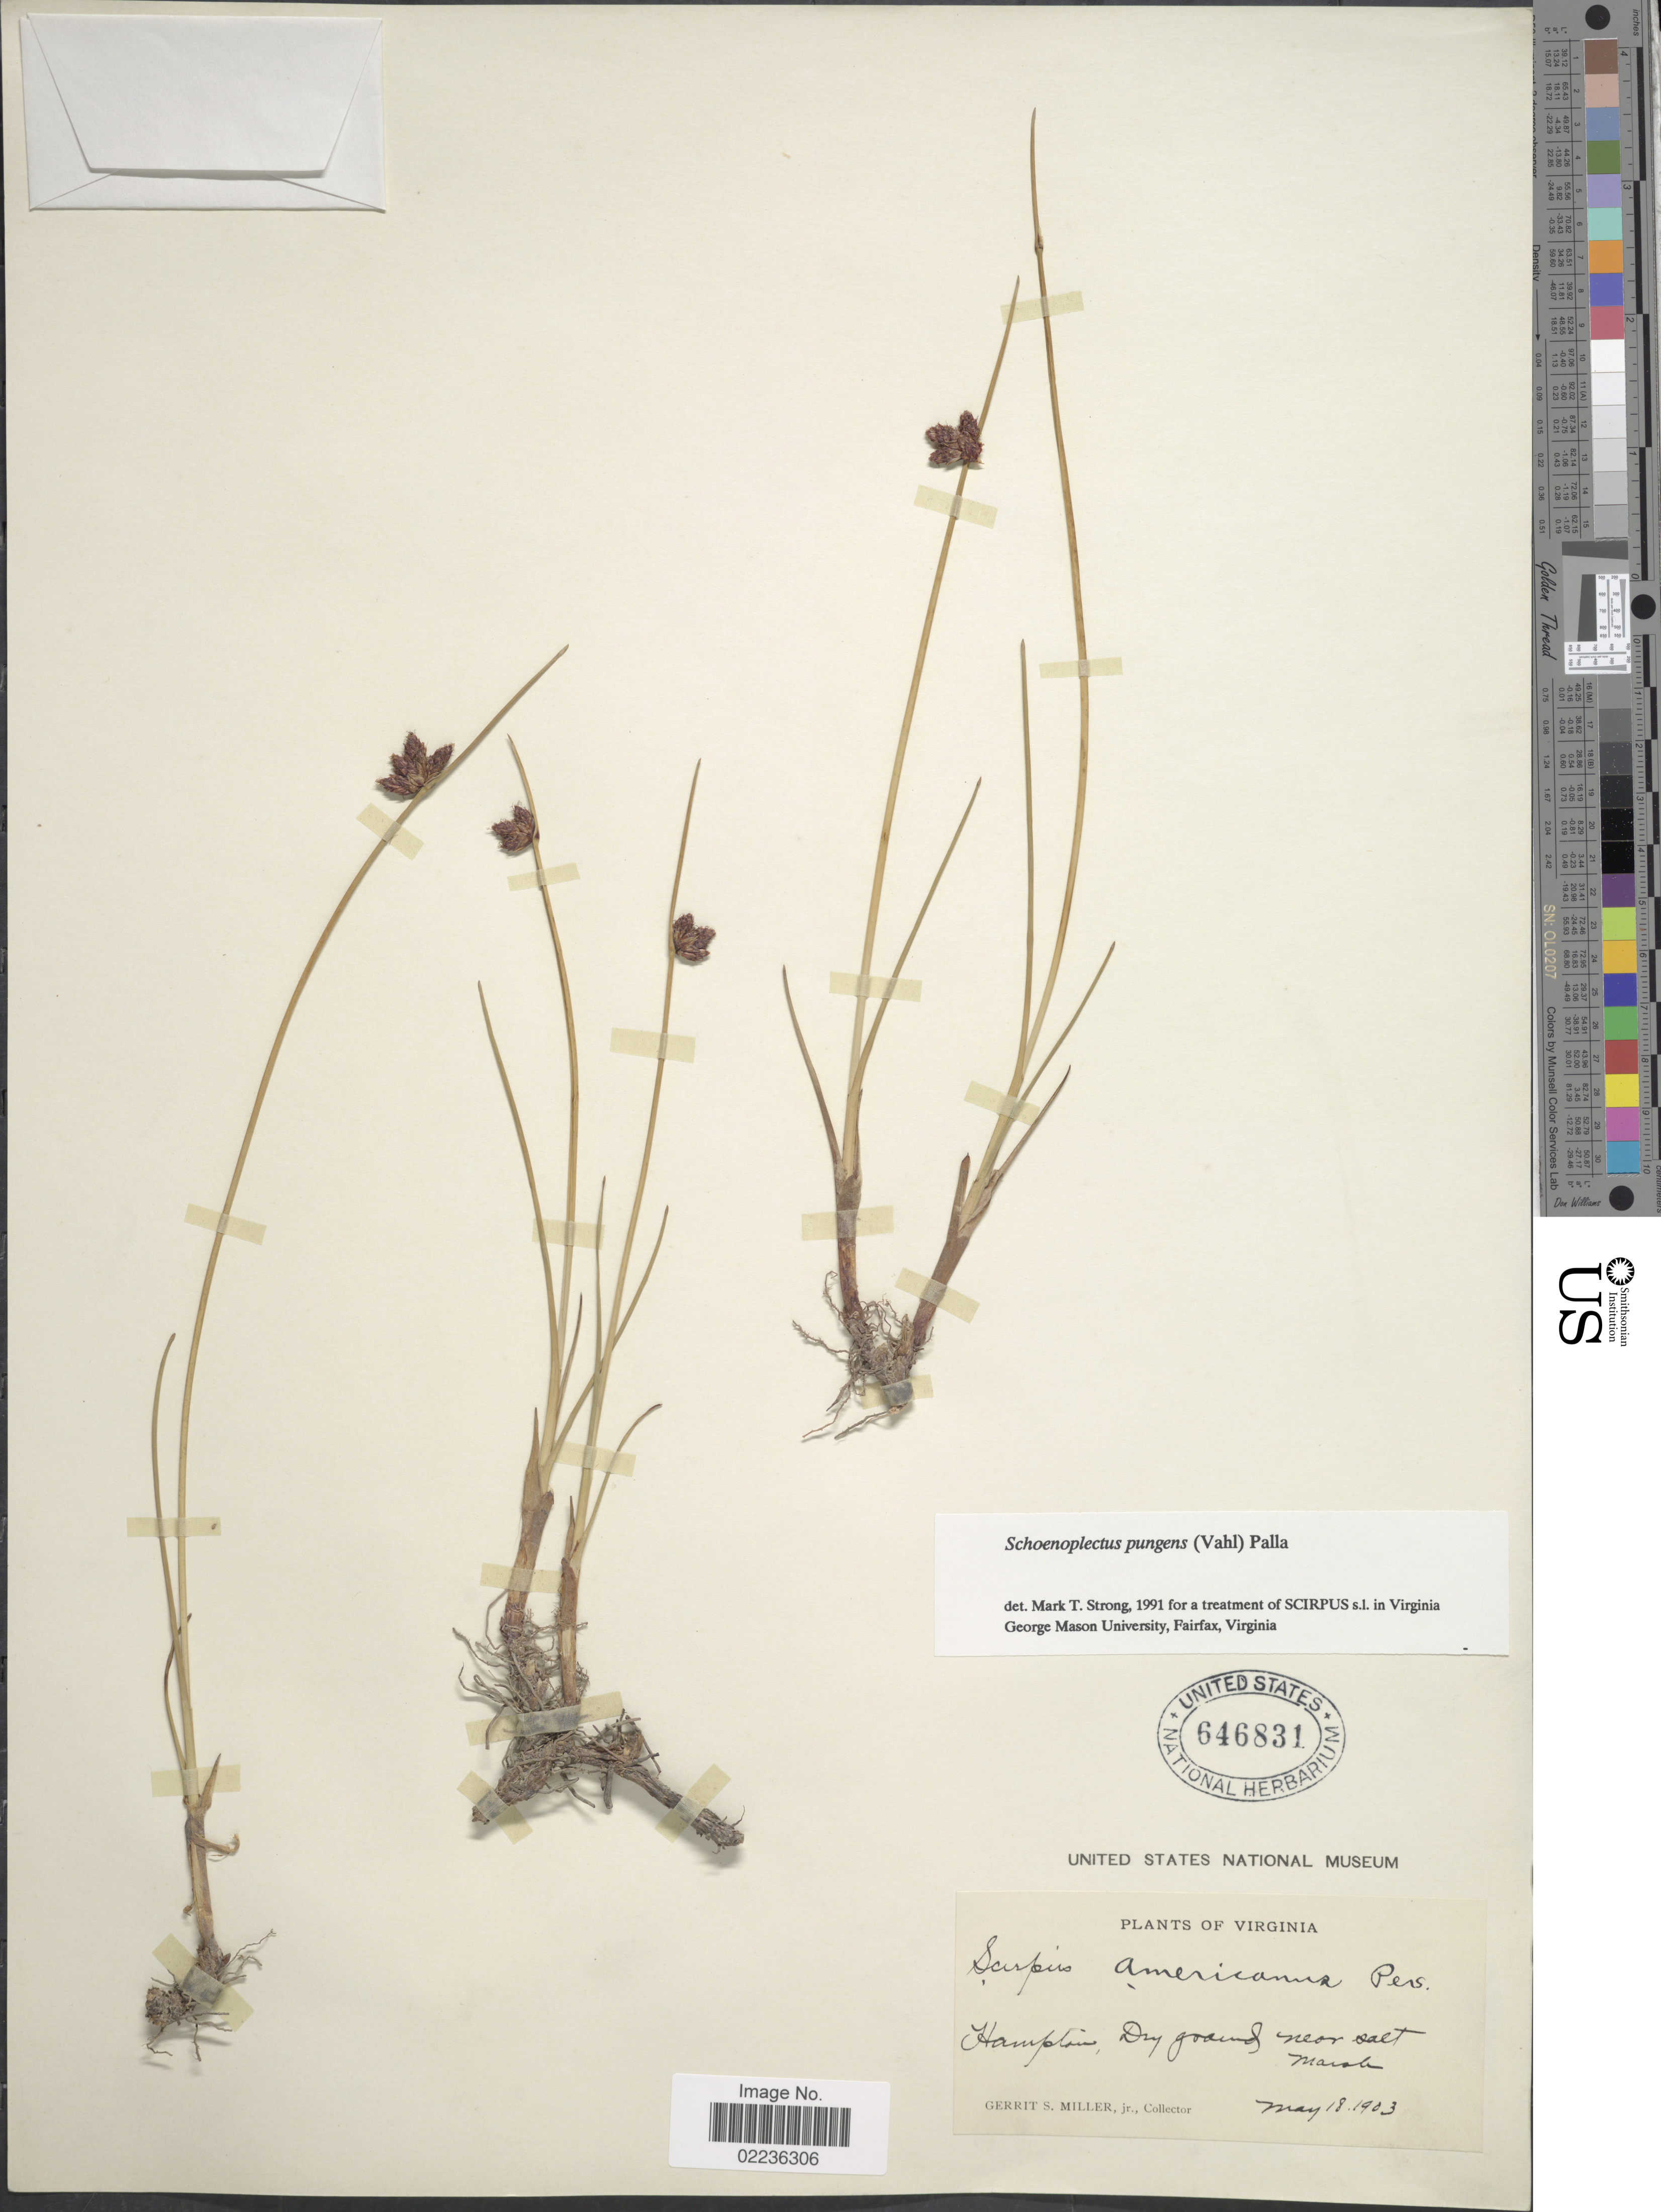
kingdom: Plantae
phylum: Tracheophyta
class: Liliopsida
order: Poales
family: Cyperaceae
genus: Schoenoplectus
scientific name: Schoenoplectus pungens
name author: (Vahl) Palla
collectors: G. S. Miller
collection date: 1903-05-18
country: United States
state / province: Virginia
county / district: City of Hampton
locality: Hampton, Dry ground near salt marsh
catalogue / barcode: US 646831